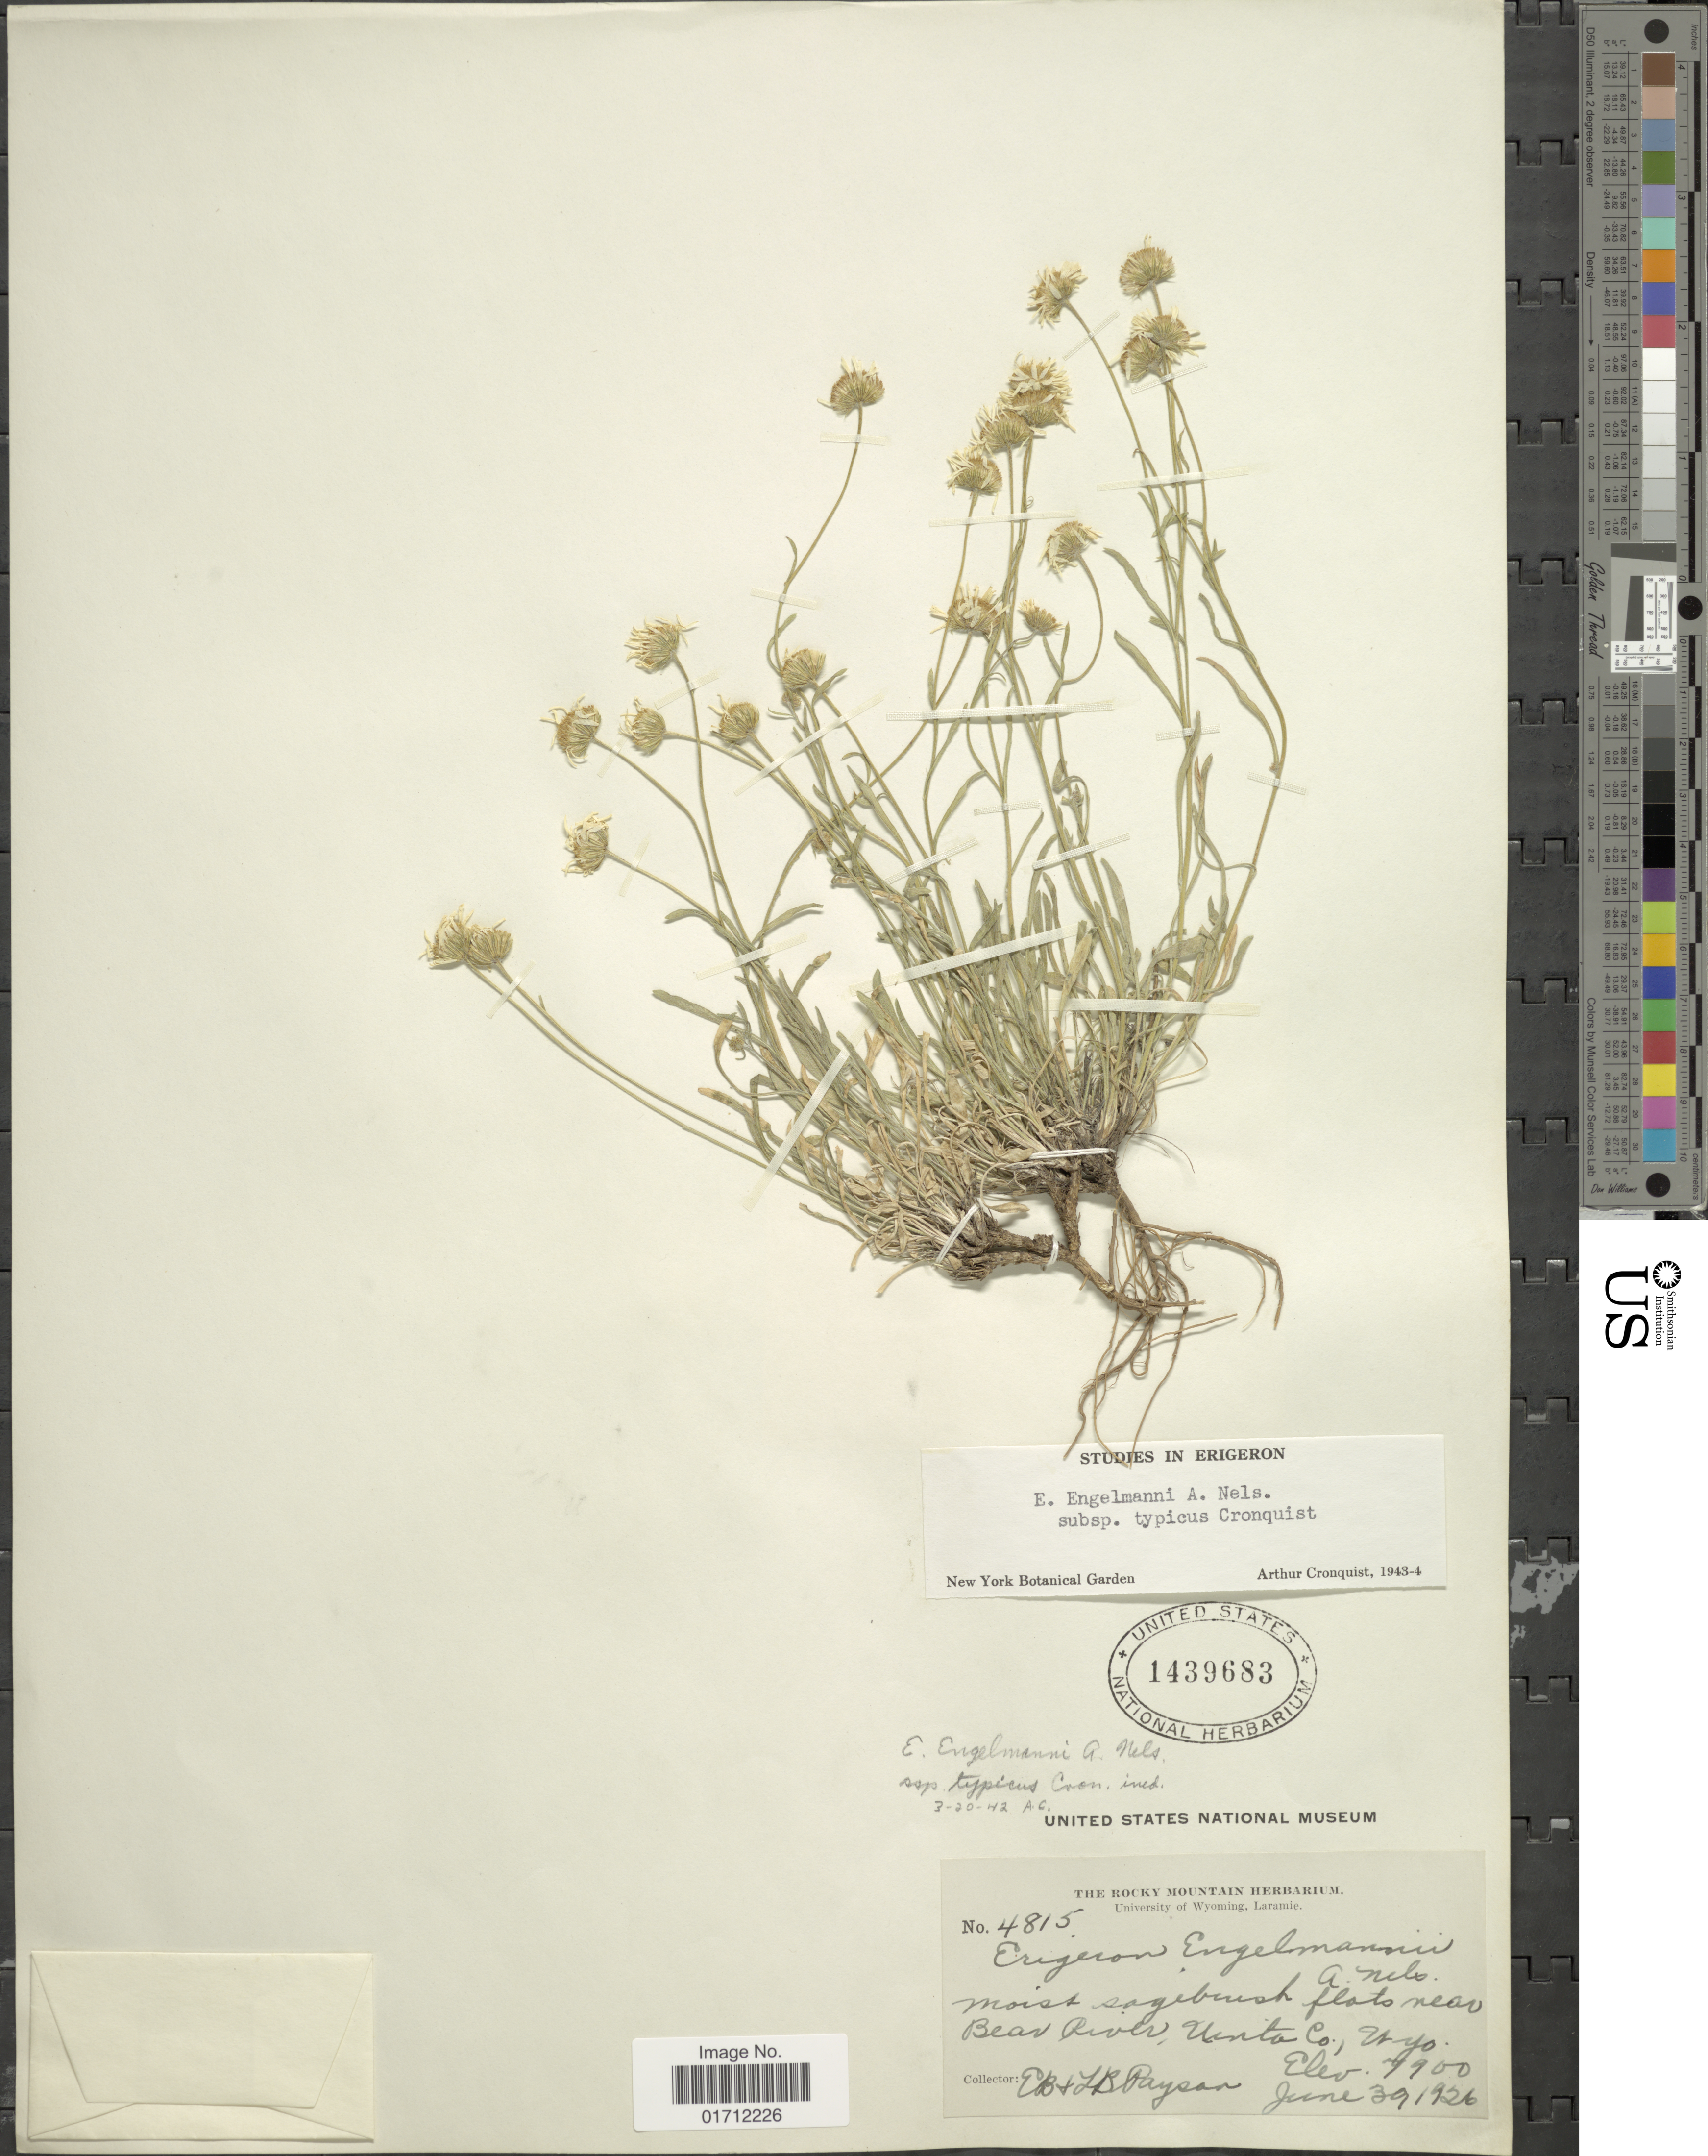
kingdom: Plantae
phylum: Tracheophyta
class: Magnoliopsida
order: Asterales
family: Asteraceae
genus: Erigeron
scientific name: Erigeron engelmannii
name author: A. Nelson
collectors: E. B. Payson & L. Payson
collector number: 4815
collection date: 1926-06-30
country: United States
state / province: Wyoming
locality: Near Bear River, Uinta Co.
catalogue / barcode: US 1439683